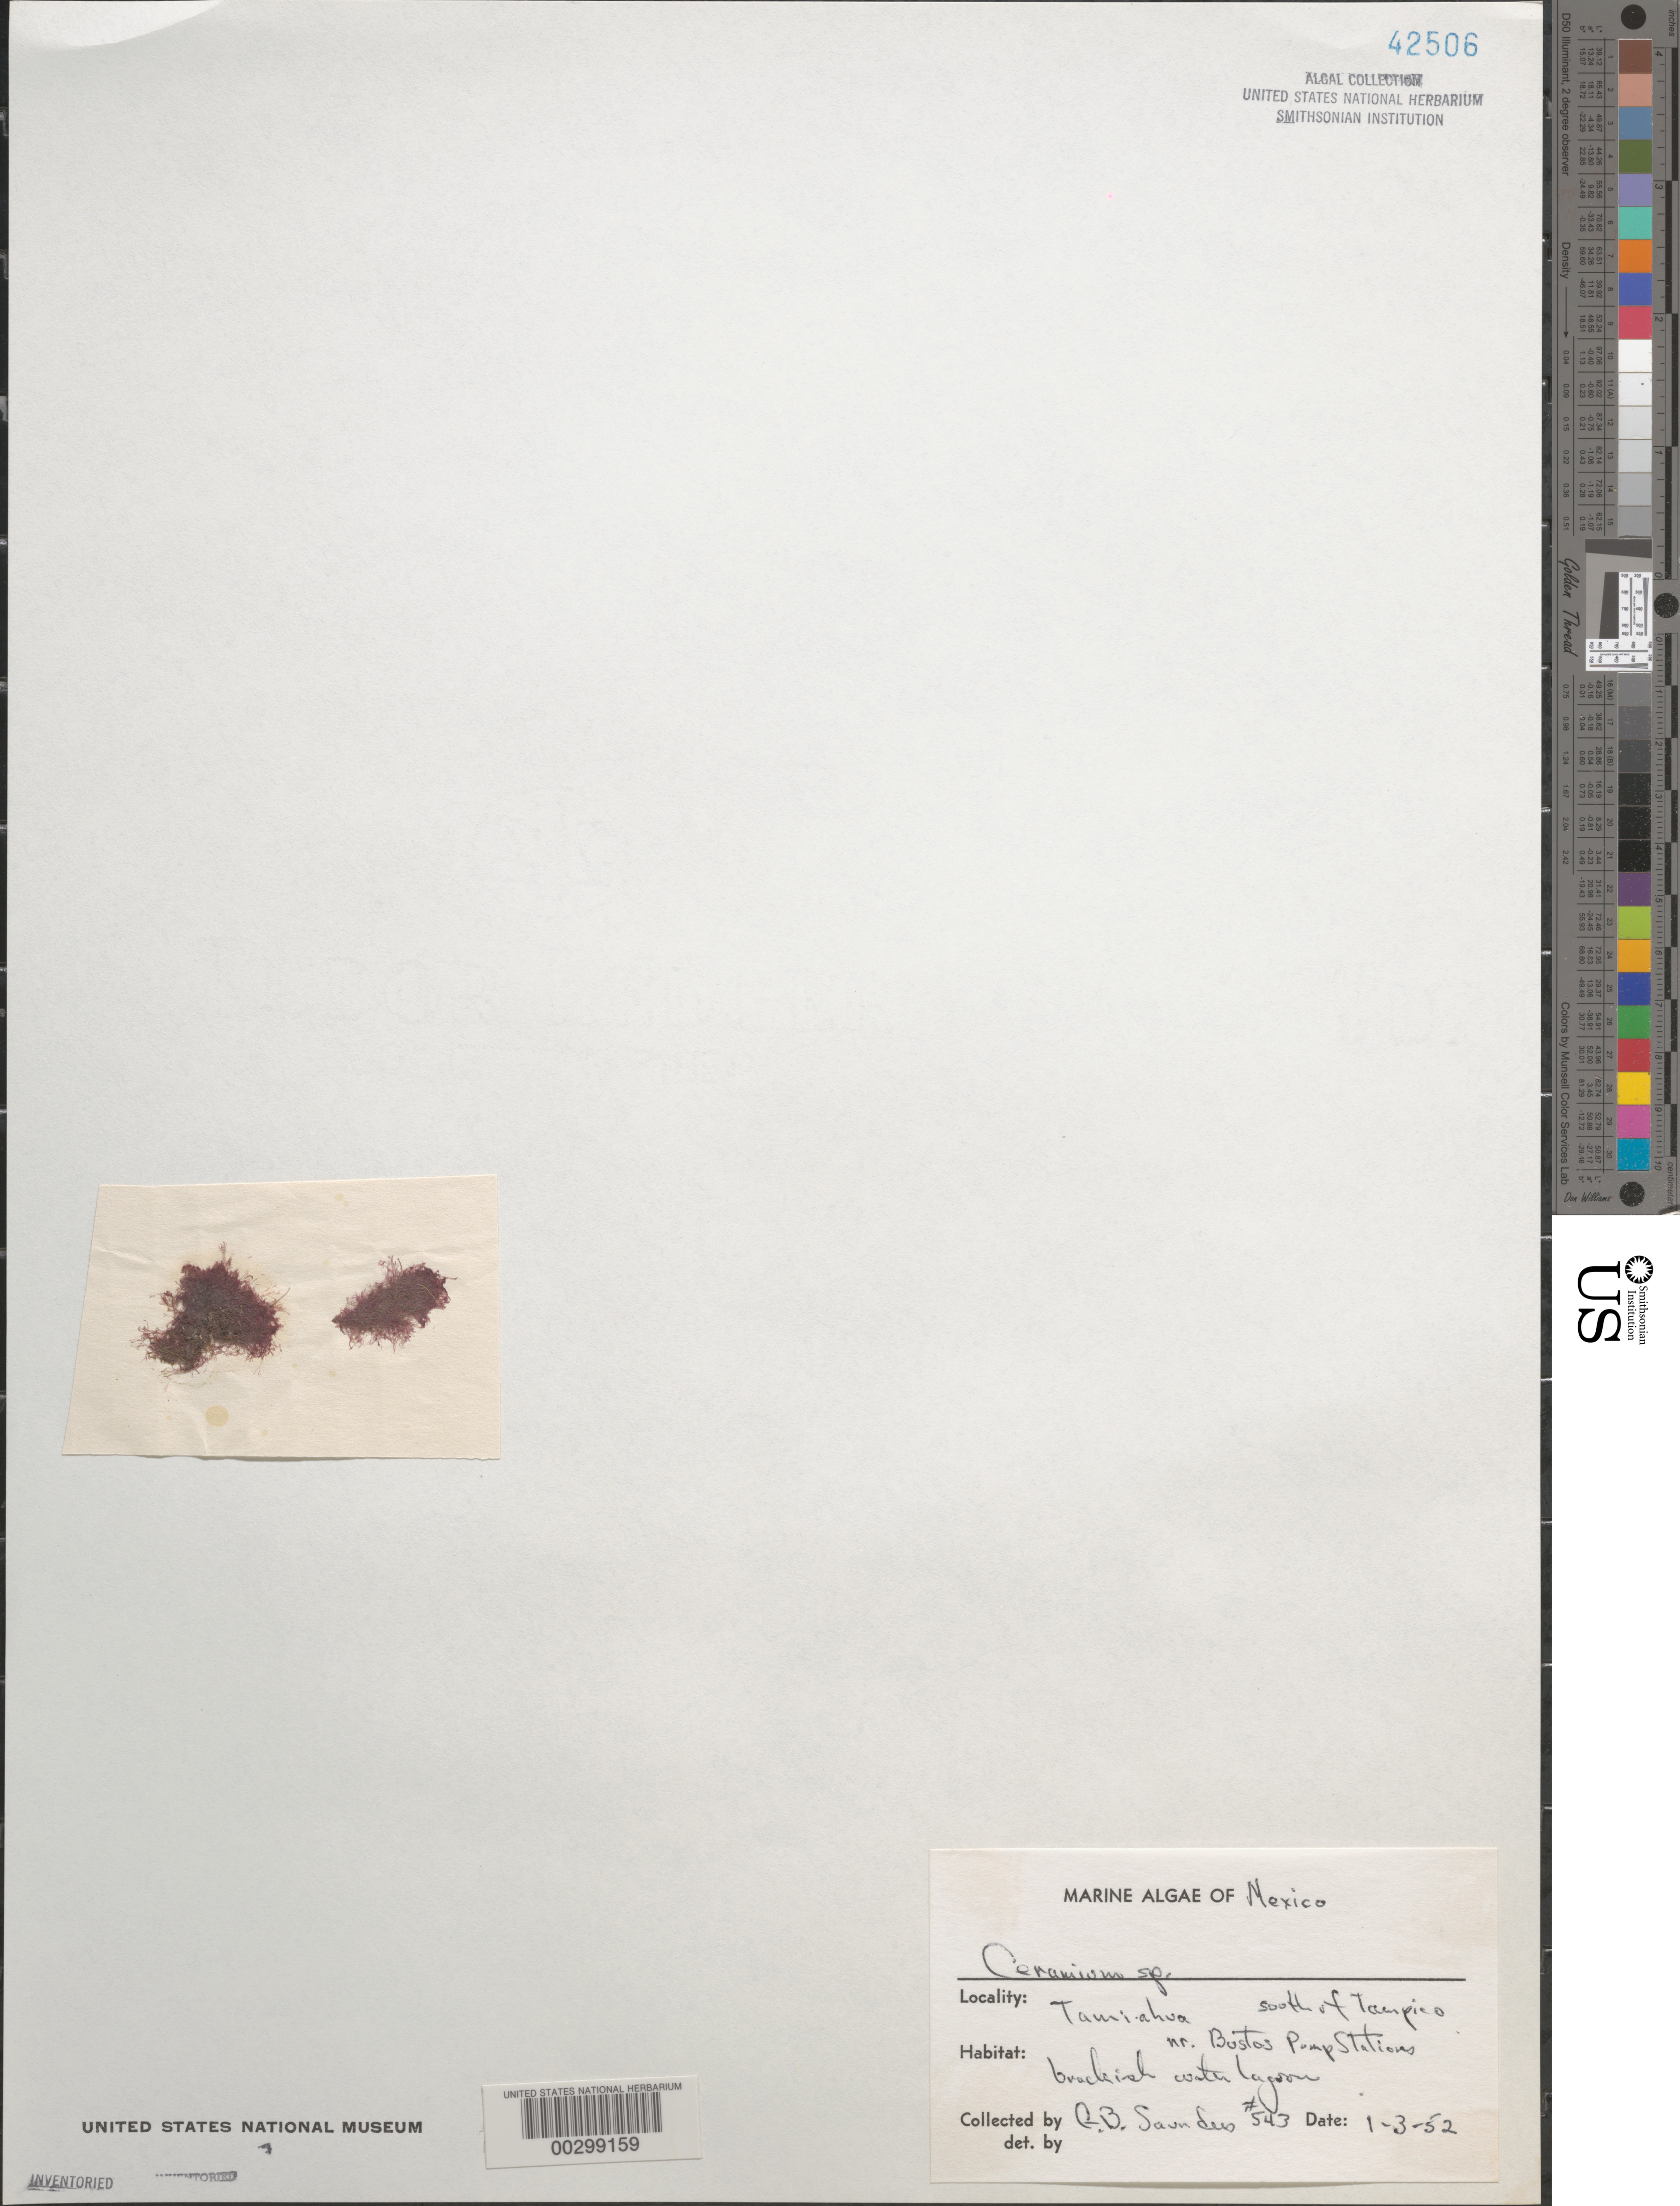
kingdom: Plantae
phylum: Rhodophyta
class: Florideophyceae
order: Ceramiales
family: Ceramiaceae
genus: Ceramium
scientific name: Ceramium sp.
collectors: G. B. Saunders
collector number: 543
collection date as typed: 03 Jan 1952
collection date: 1952-01-03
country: Mexico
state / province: Tamaulipas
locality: Tamiahua, south of Tampico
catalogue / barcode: US 42506